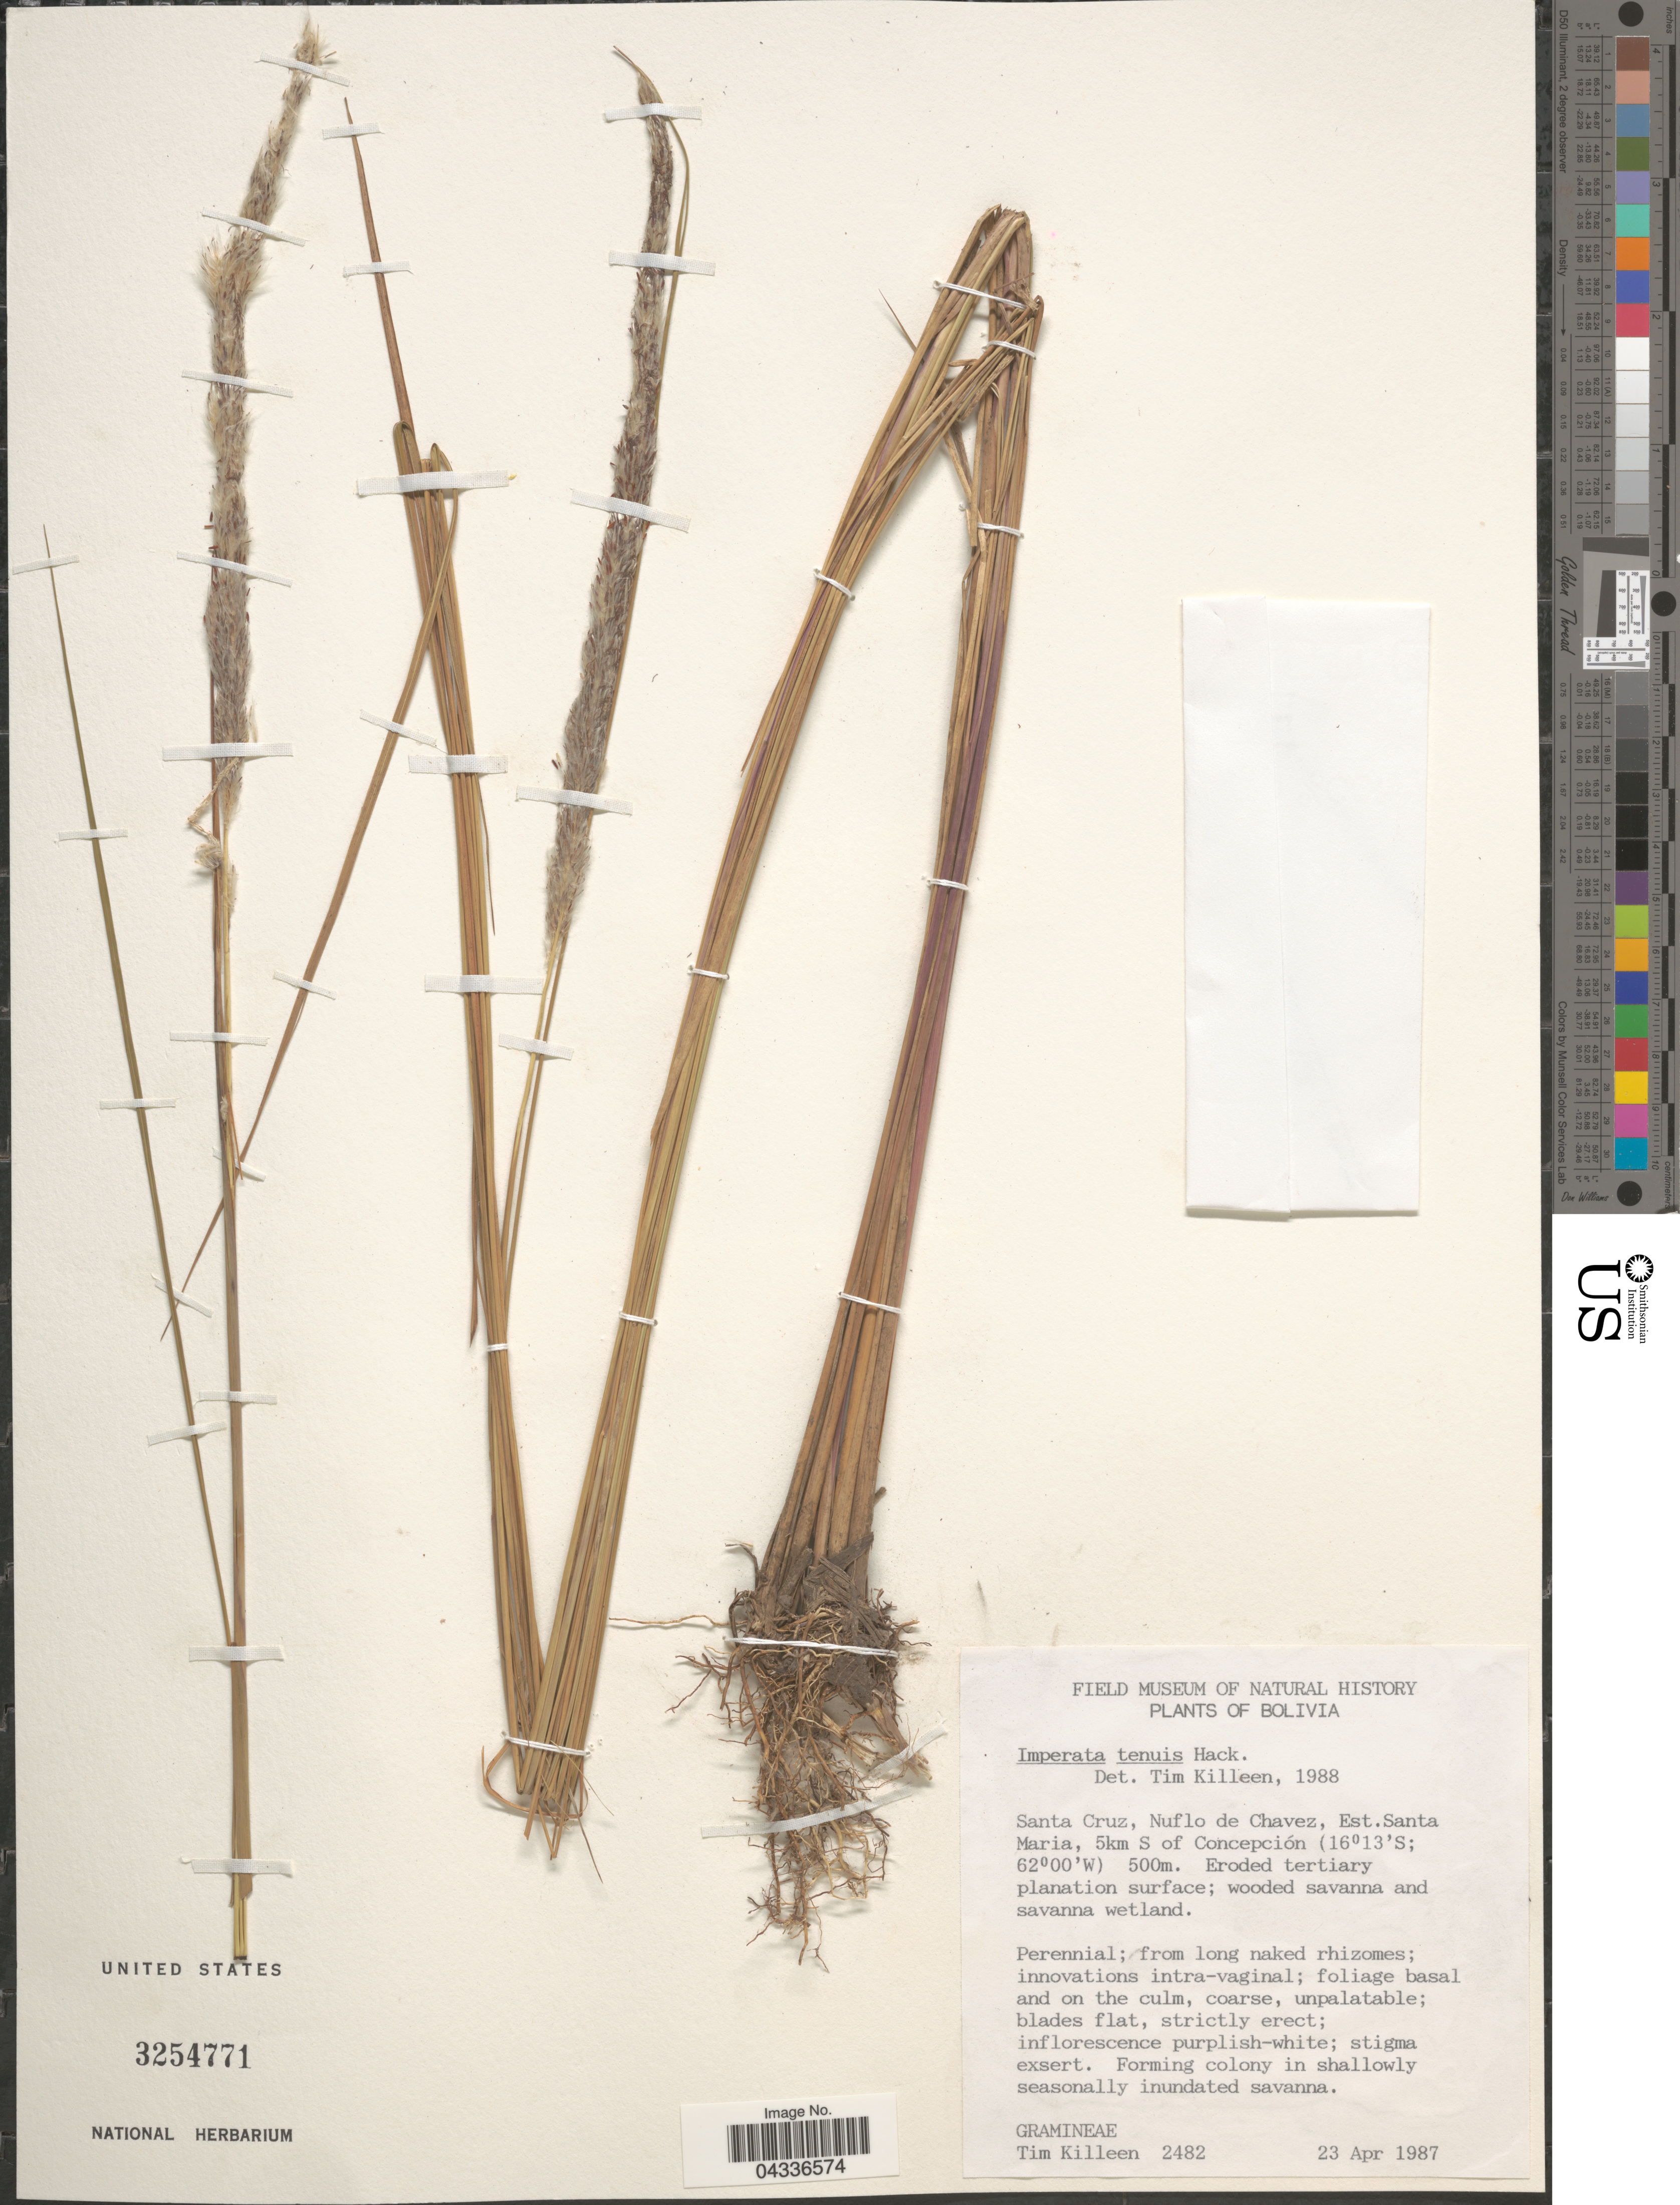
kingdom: Plantae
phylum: Tracheophyta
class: Liliopsida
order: Poales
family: Poaceae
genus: Imperata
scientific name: Imperata tenuis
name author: Hack.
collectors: T. J. Killeen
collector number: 2482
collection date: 1987-04-23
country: Bolivia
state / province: Santa Cruz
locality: Nuflo de Chavez, Est. Santa Maria, 5km S of Concepción.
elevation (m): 500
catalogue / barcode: US 3254771